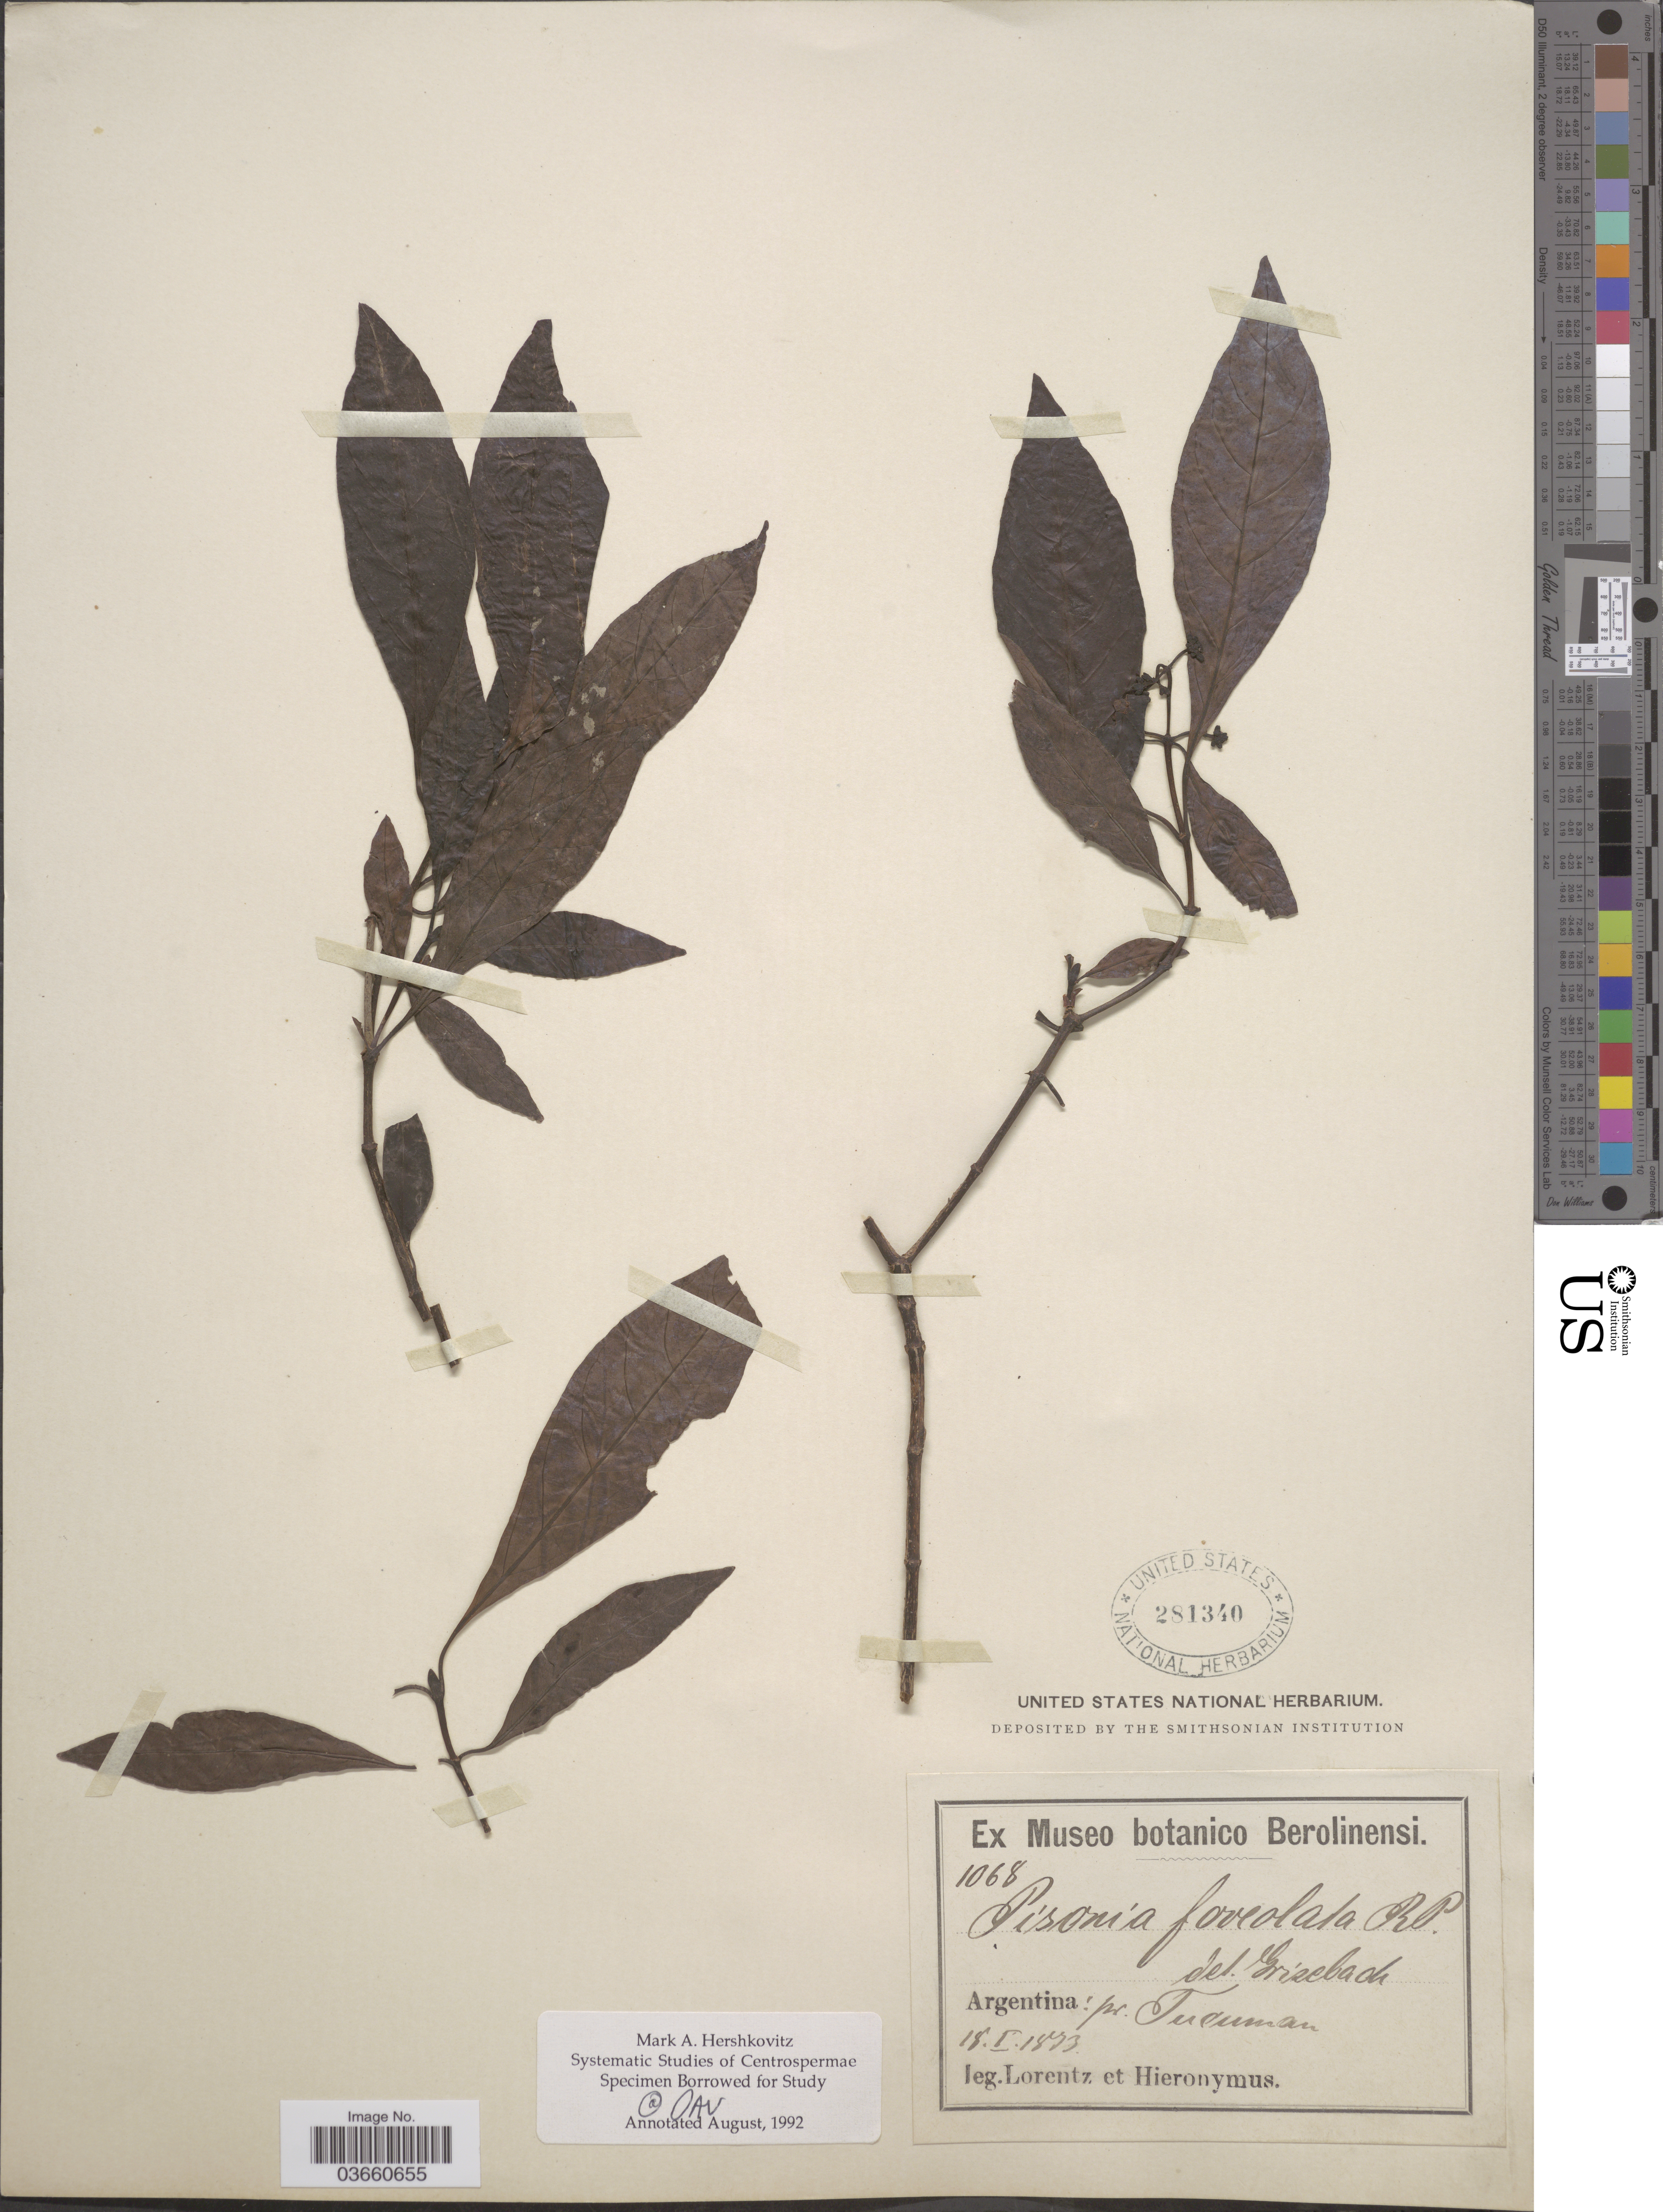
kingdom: Plantae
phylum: Tracheophyta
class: Magnoliopsida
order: Caryophyllales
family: Nyctaginaceae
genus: Pisonia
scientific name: Pisonia foveolata ined.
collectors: -. Lorentz & -. Hieronymus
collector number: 1068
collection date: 1873-01-18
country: Argentina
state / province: Tucuman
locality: Pr. Tucuman.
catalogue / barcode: US 281340